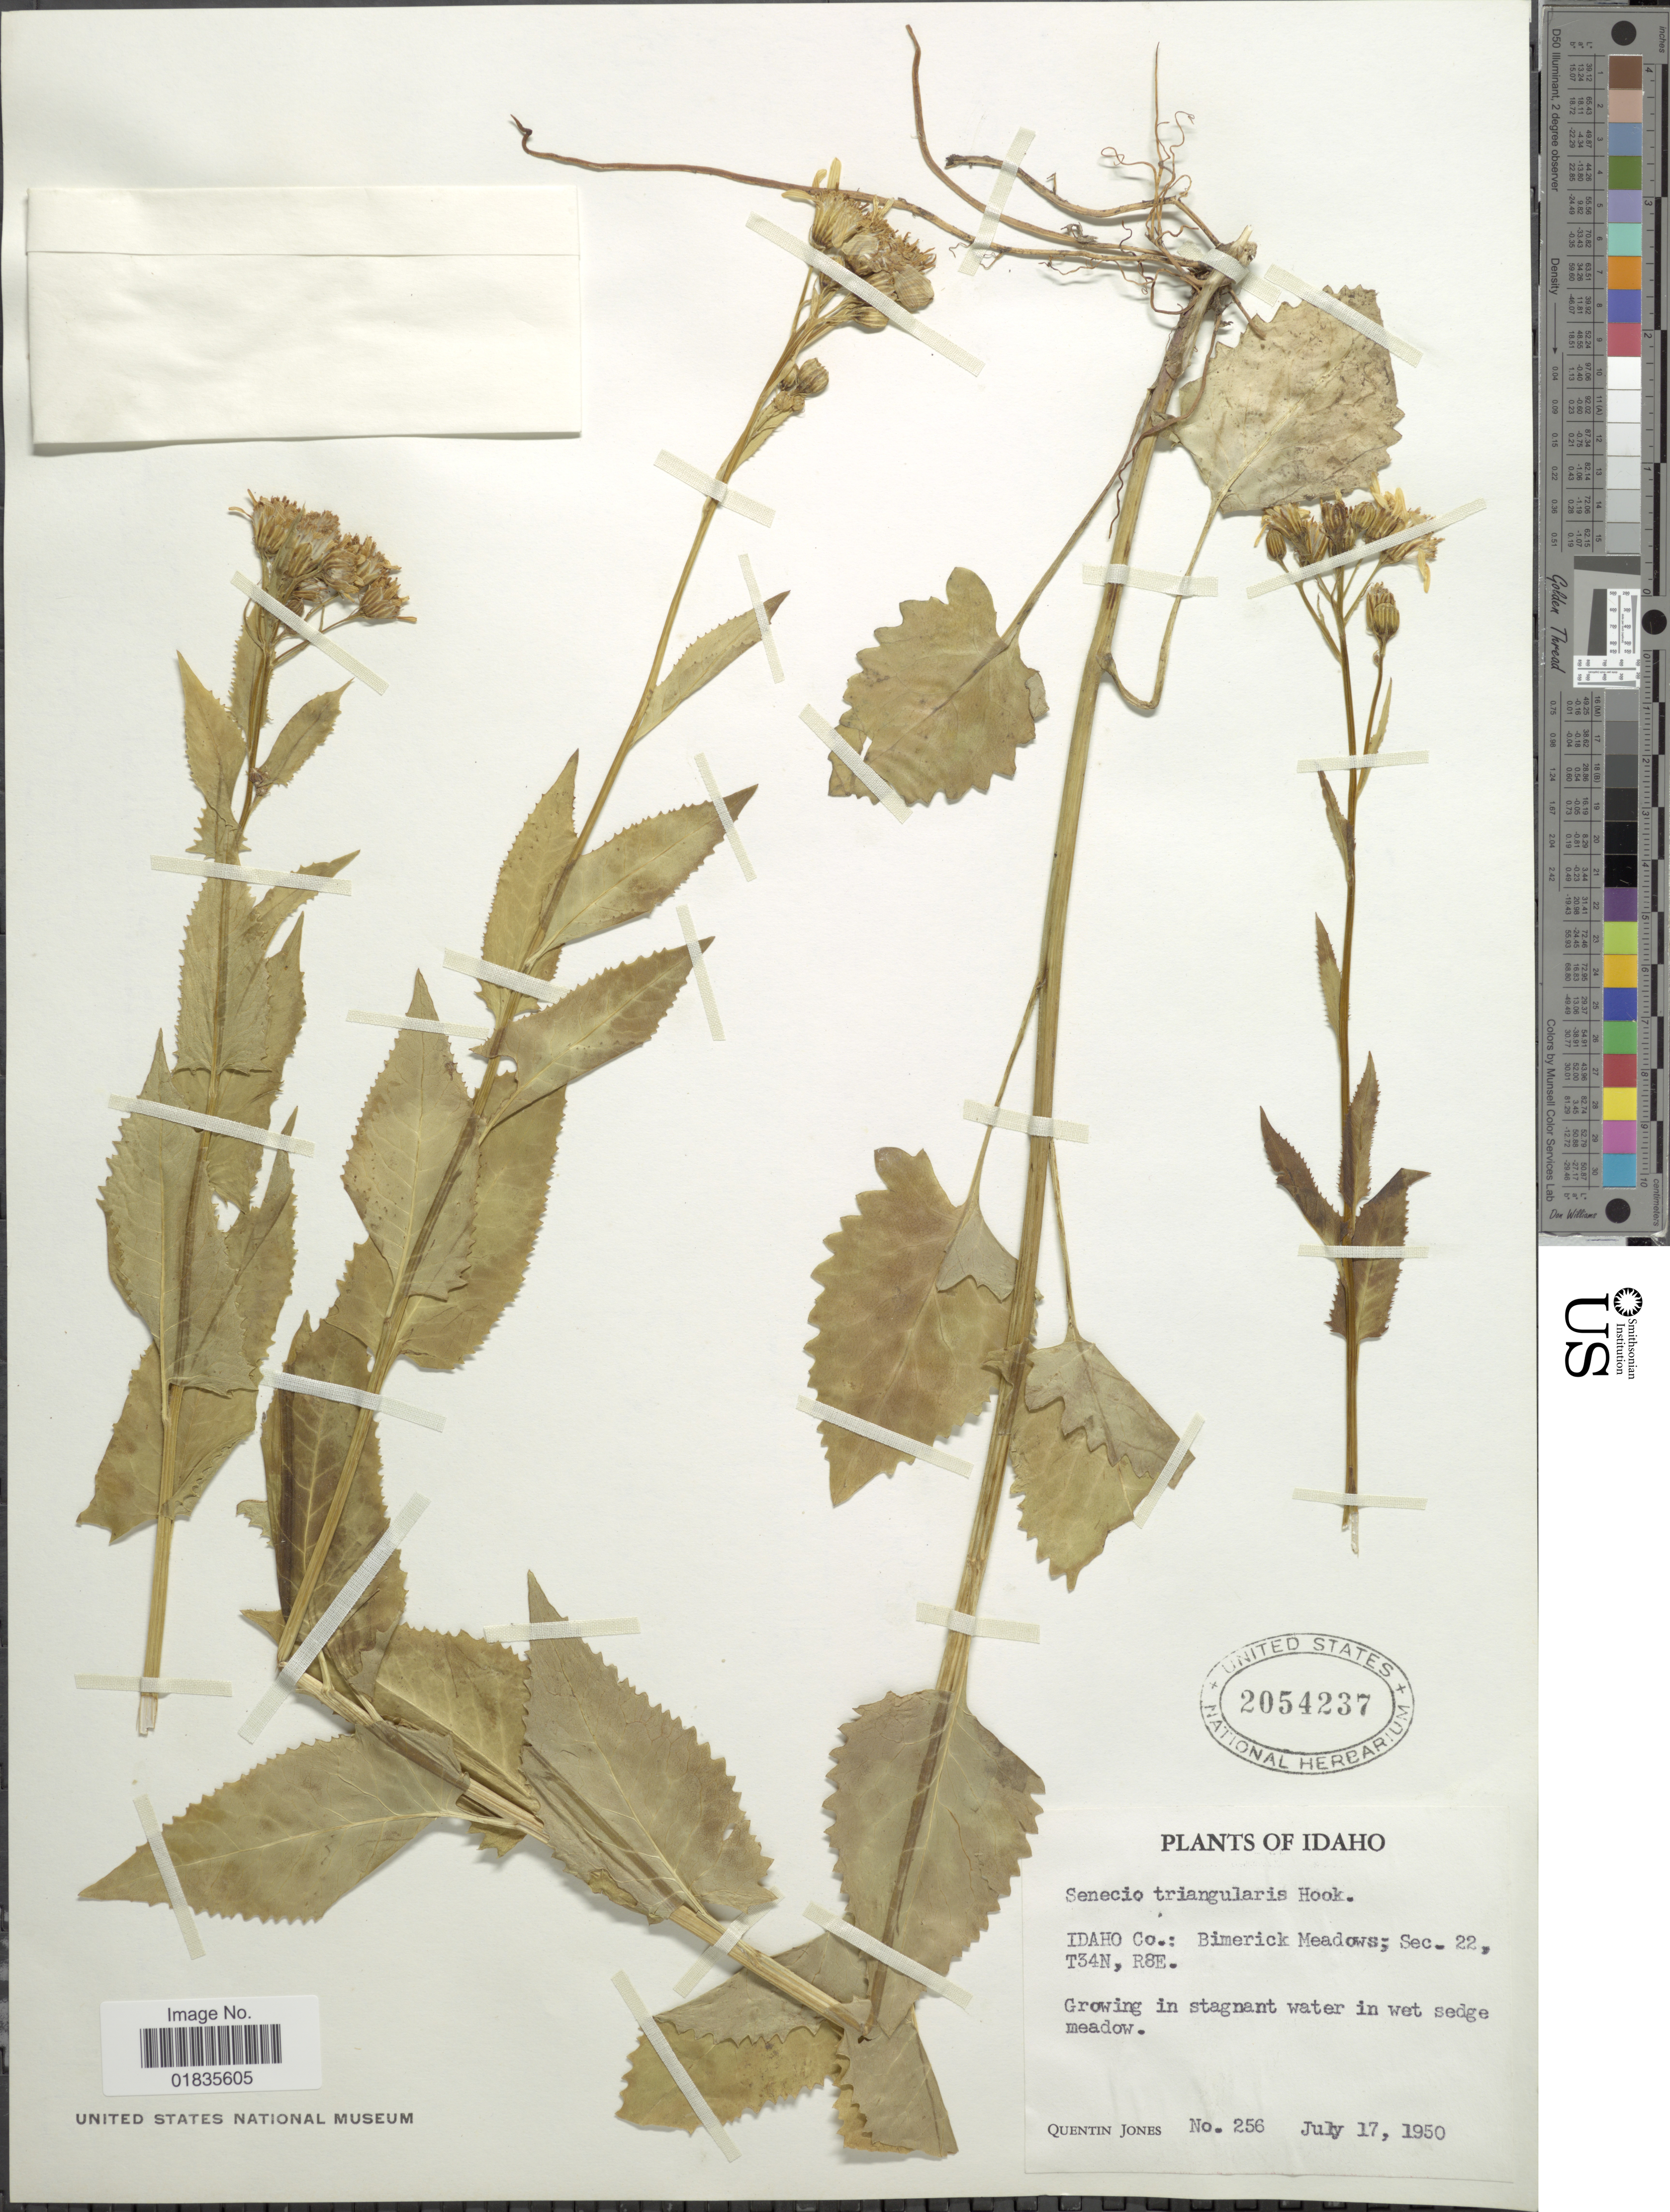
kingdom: Plantae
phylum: Tracheophyta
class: Magnoliopsida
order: Asterales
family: Asteraceae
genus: Senecio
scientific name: Senecio triangularis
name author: Hook.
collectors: Q. Jones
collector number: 256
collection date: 1950-07-17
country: United States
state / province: Idaho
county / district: Idaho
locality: Bimerick Meadows; Sec. 22, T43N, R8E.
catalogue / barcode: US 2054237